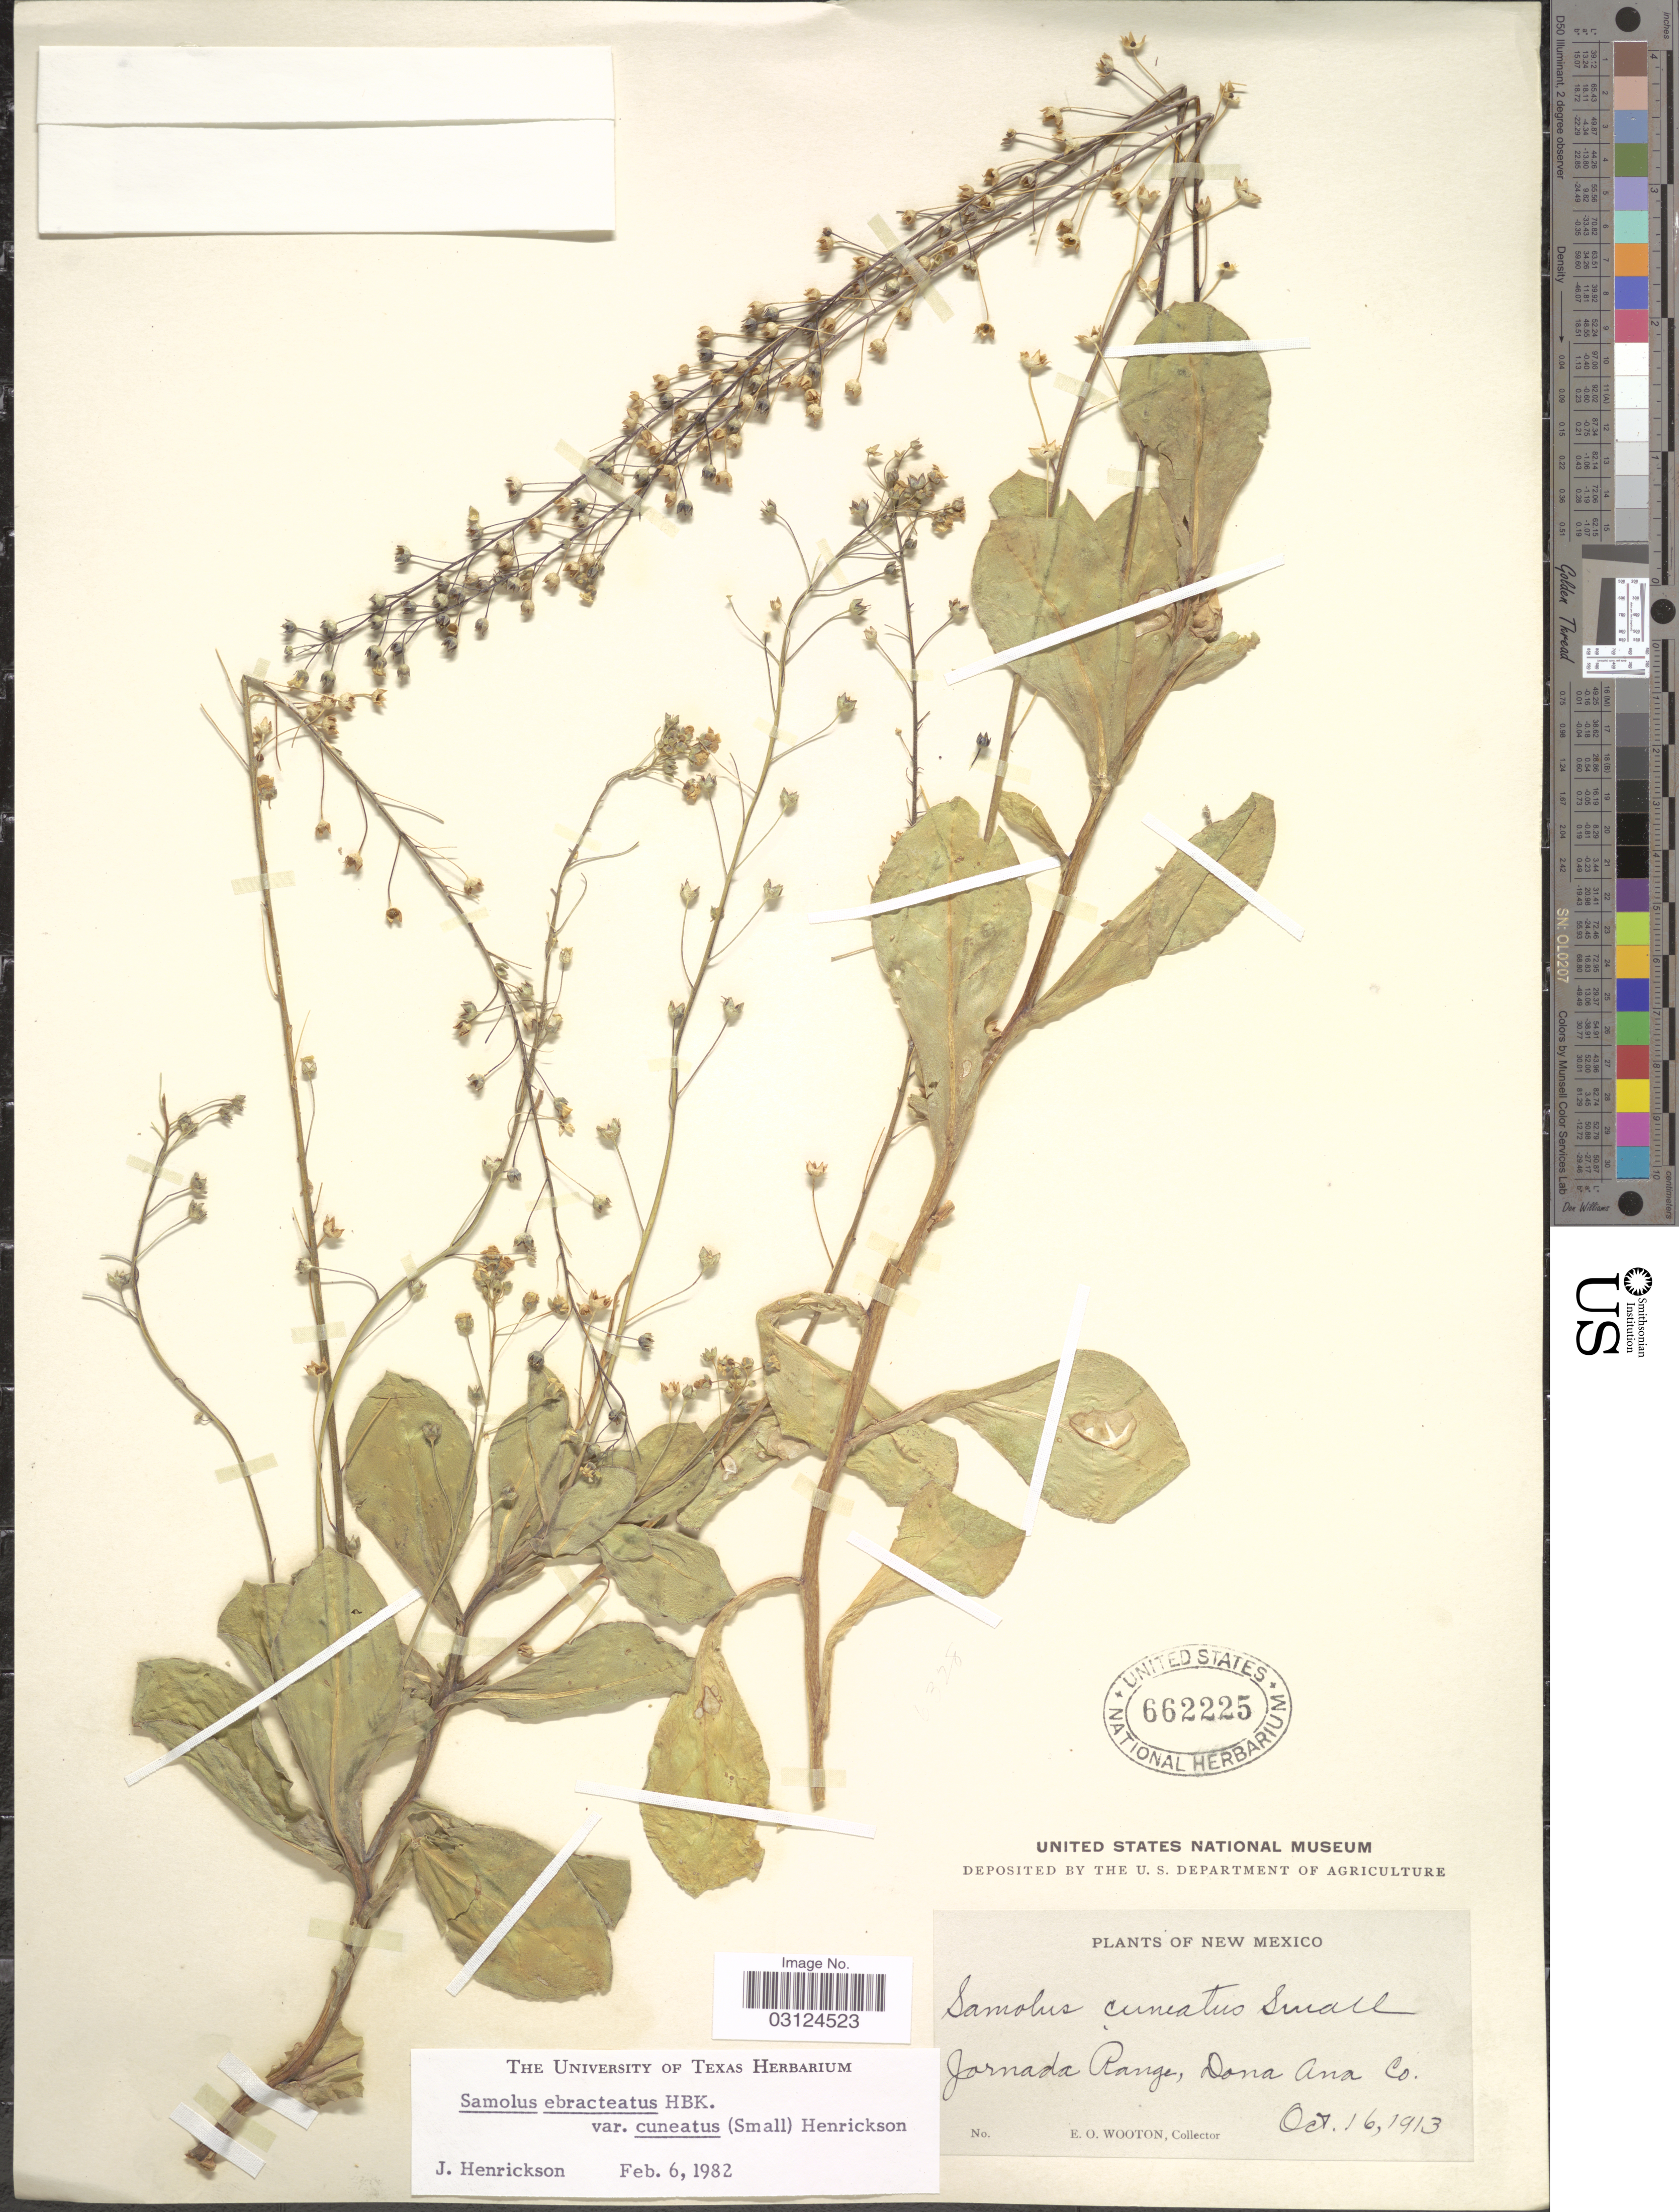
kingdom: Plantae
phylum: Tracheophyta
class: Magnoliopsida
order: Ericales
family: Primulaceae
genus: Samolus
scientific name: Samolus ebracteatus subsp. cuneatus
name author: (Small) R. Knuth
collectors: E. O. Wooton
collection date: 1913-10-16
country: United States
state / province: New Mexico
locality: Jarnada Range, Dona Ana Co.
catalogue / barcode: US 662225